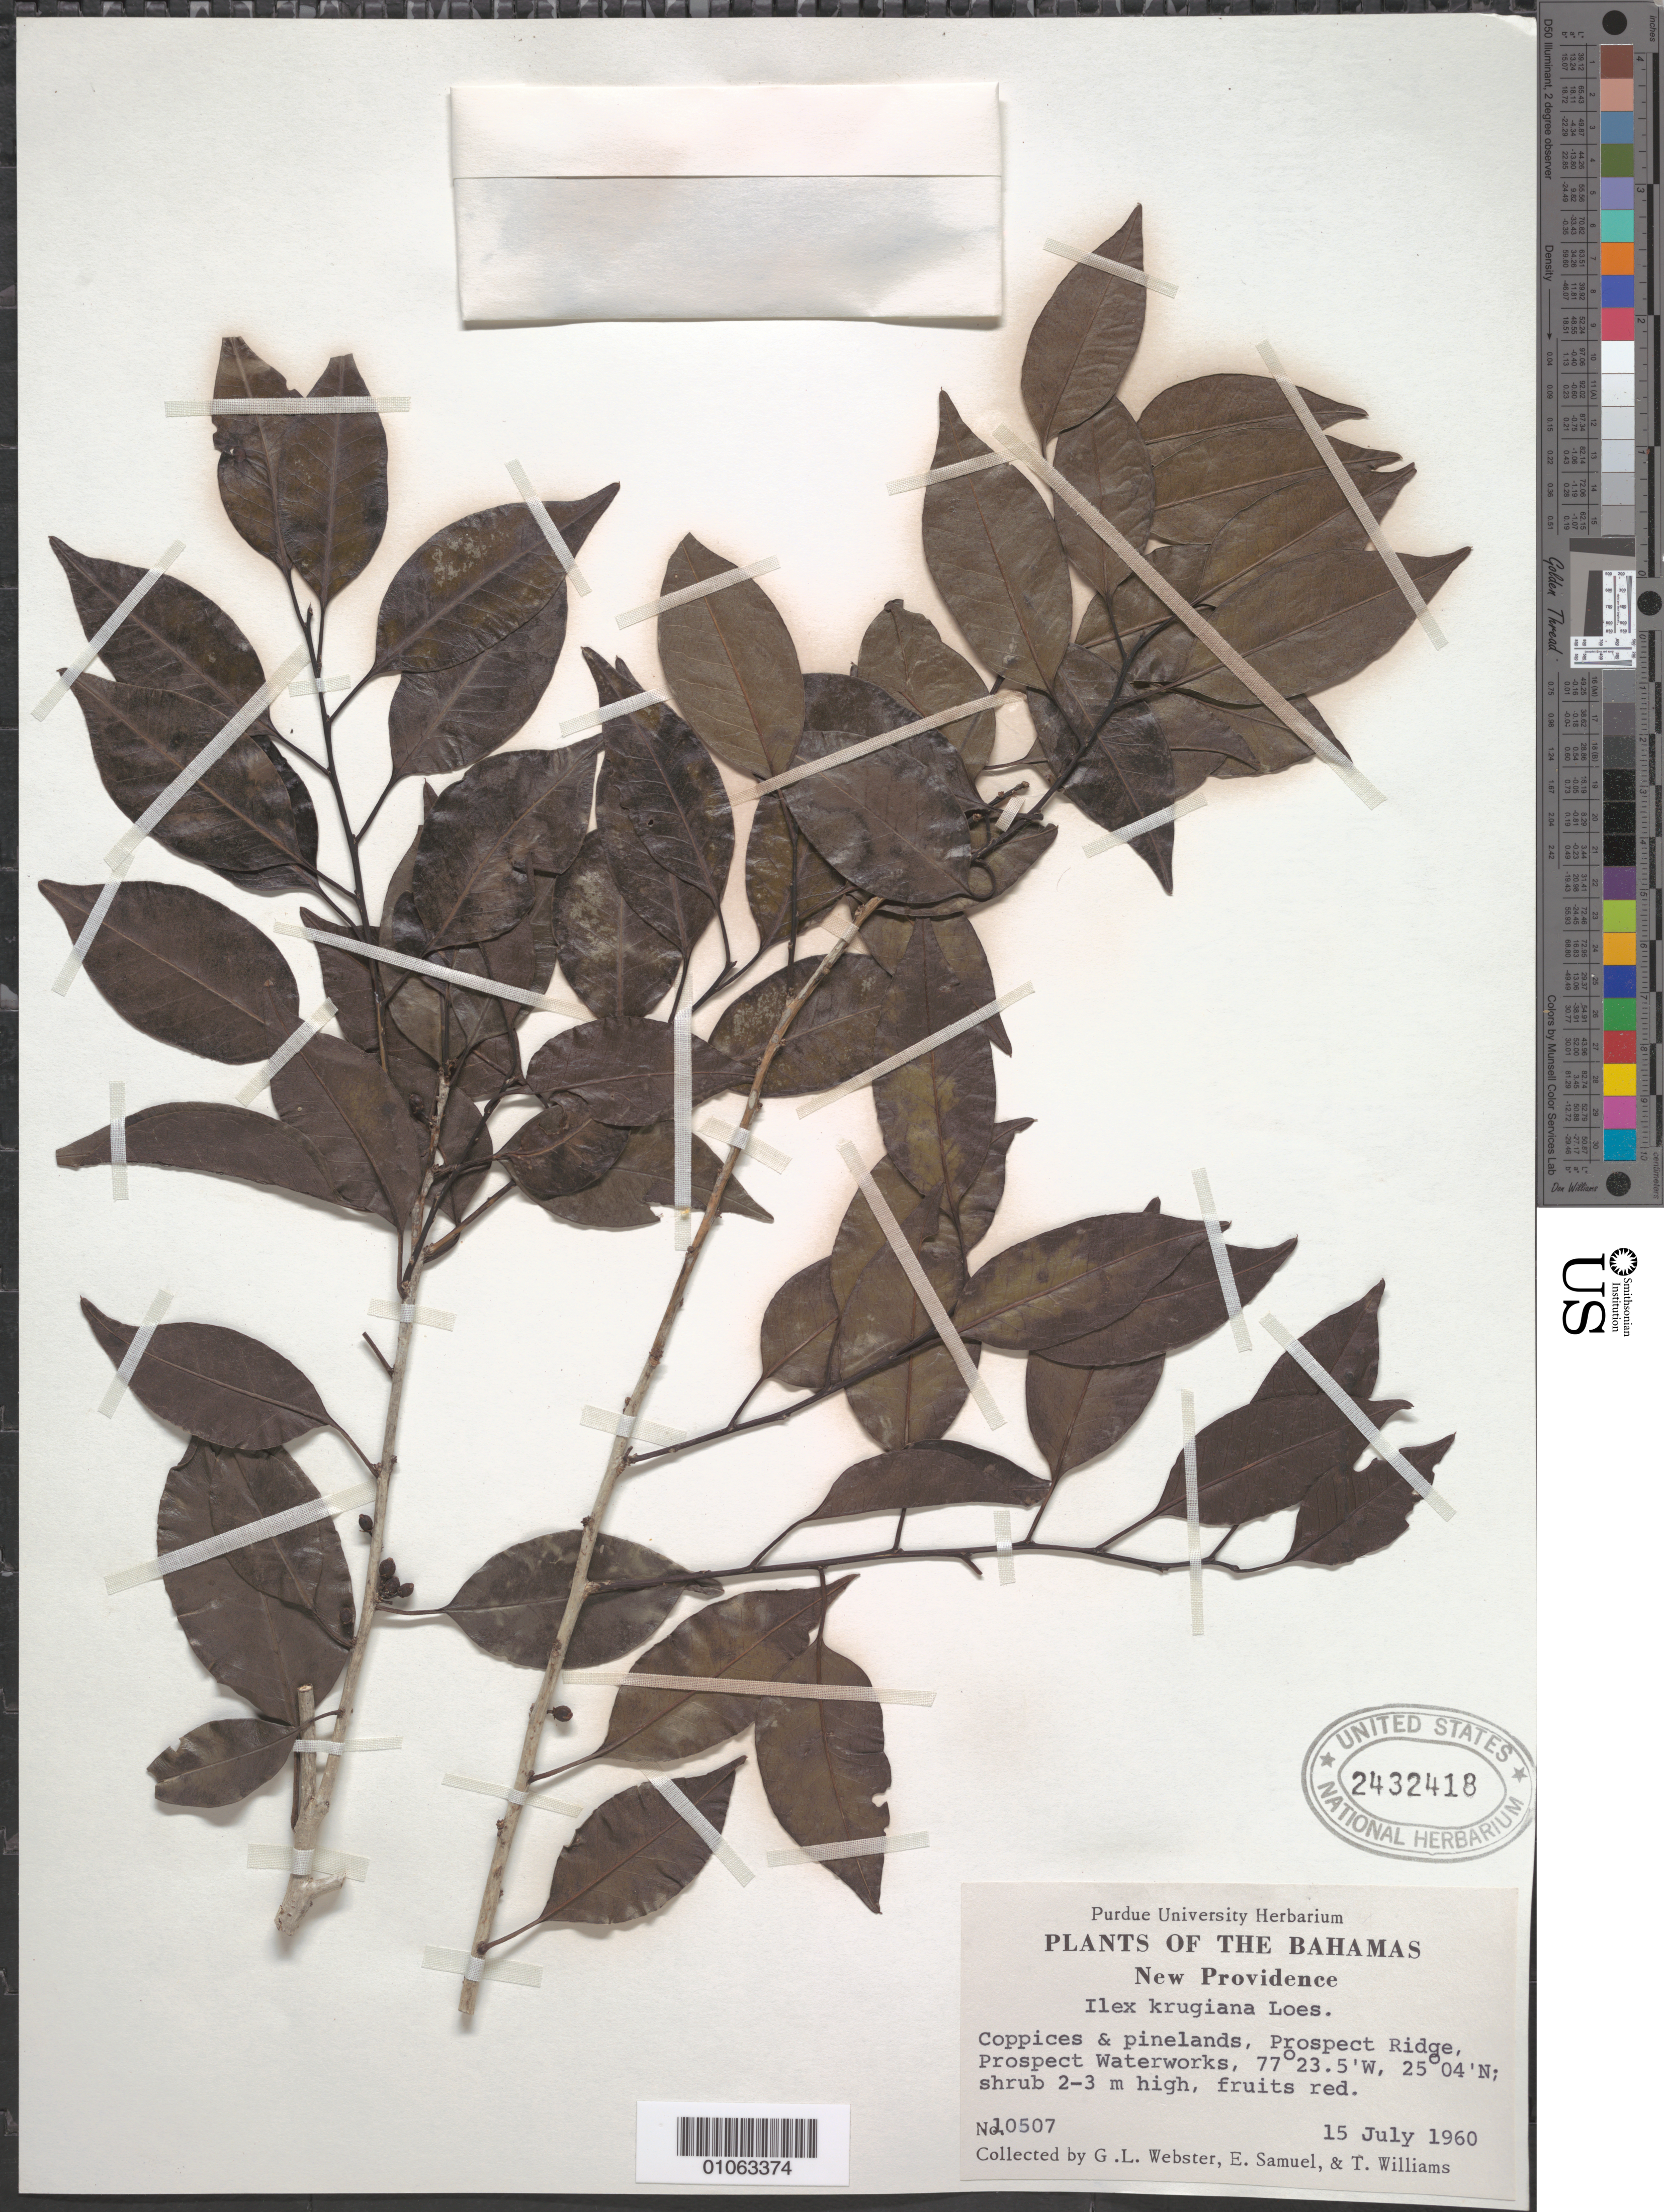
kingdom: Plantae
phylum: Tracheophyta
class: Magnoliopsida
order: Aquifoliales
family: Aquifoliaceae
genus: Ilex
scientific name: Ilex krugiana var. krugiana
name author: Loes.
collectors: G. L. Webster, E. Samuel & T. Williams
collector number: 10507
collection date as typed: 15 Jul 1960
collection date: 1960-07-15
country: Bahamas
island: New Providence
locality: Coppices and pineland, Prospect Ridge, Prospect Waterworks.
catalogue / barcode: US 2432418